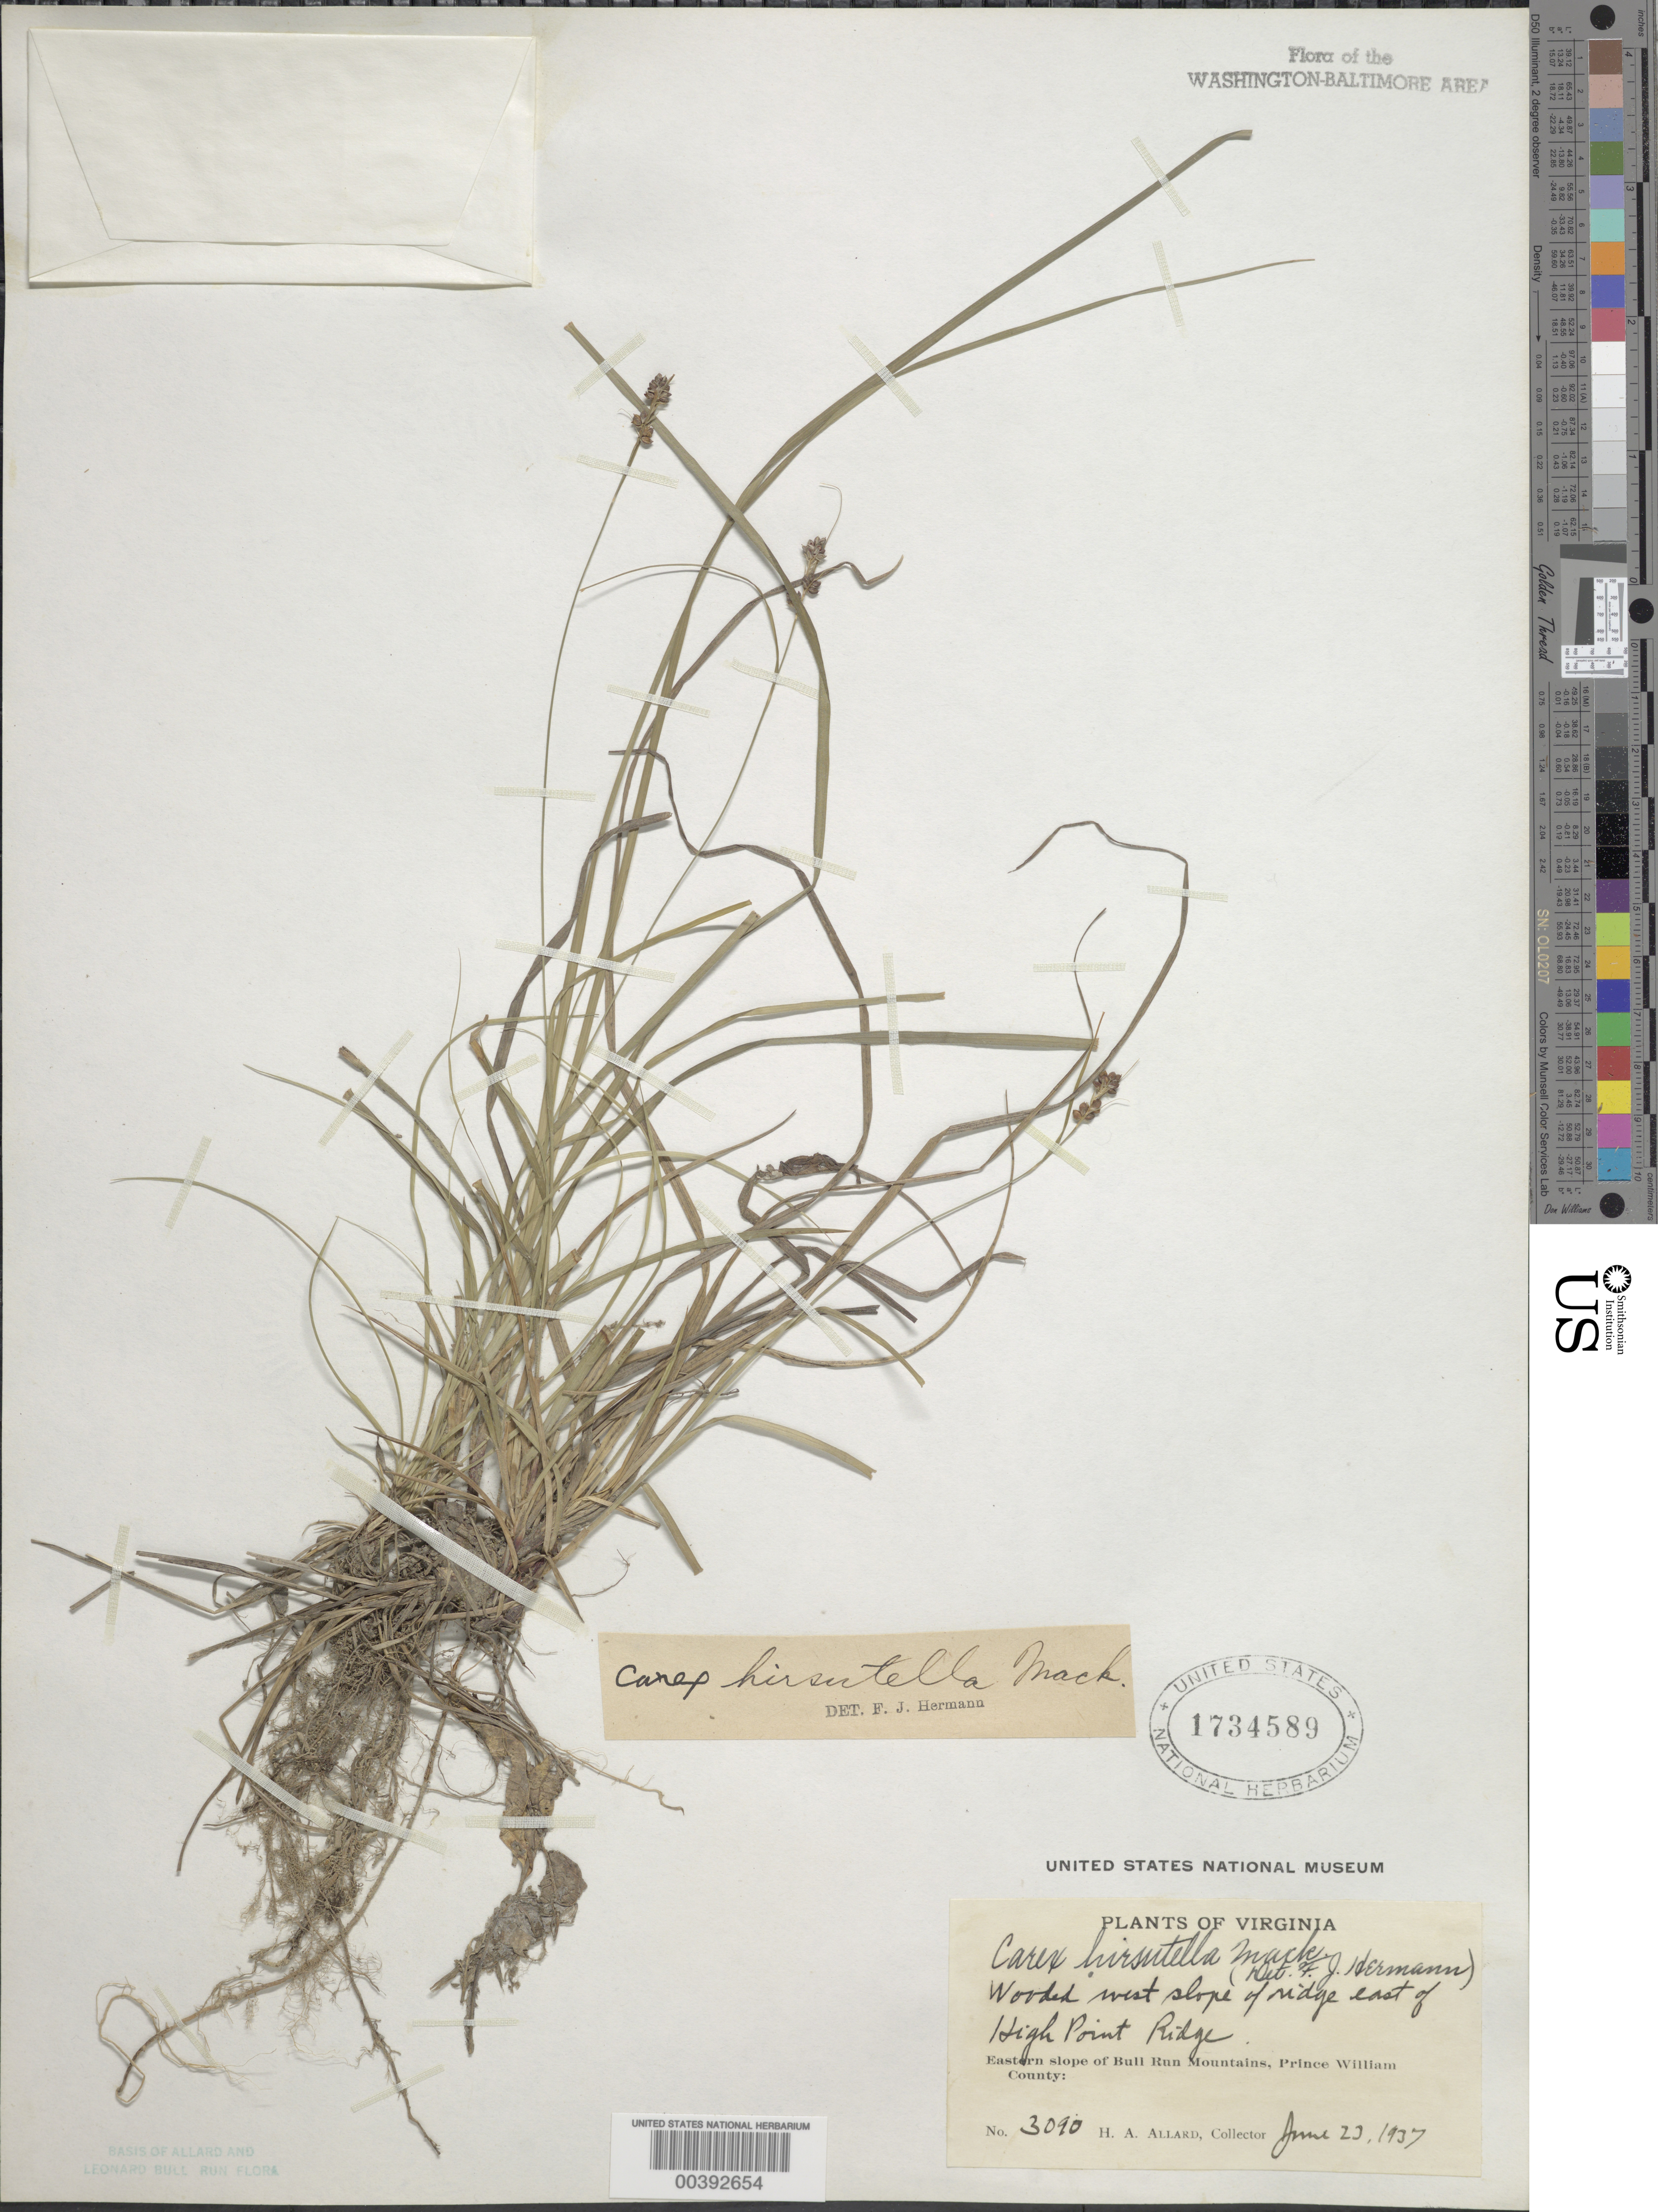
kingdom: Plantae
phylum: Tracheophyta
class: Liliopsida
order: Poales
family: Cyperaceae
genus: Carex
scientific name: Carex hirsutella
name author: Mack.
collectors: H. A. Allard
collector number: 3090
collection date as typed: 23 Jun 1937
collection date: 1937-06-23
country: United States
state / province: Virginia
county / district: Prince William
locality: East of High Point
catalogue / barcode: US 1734589